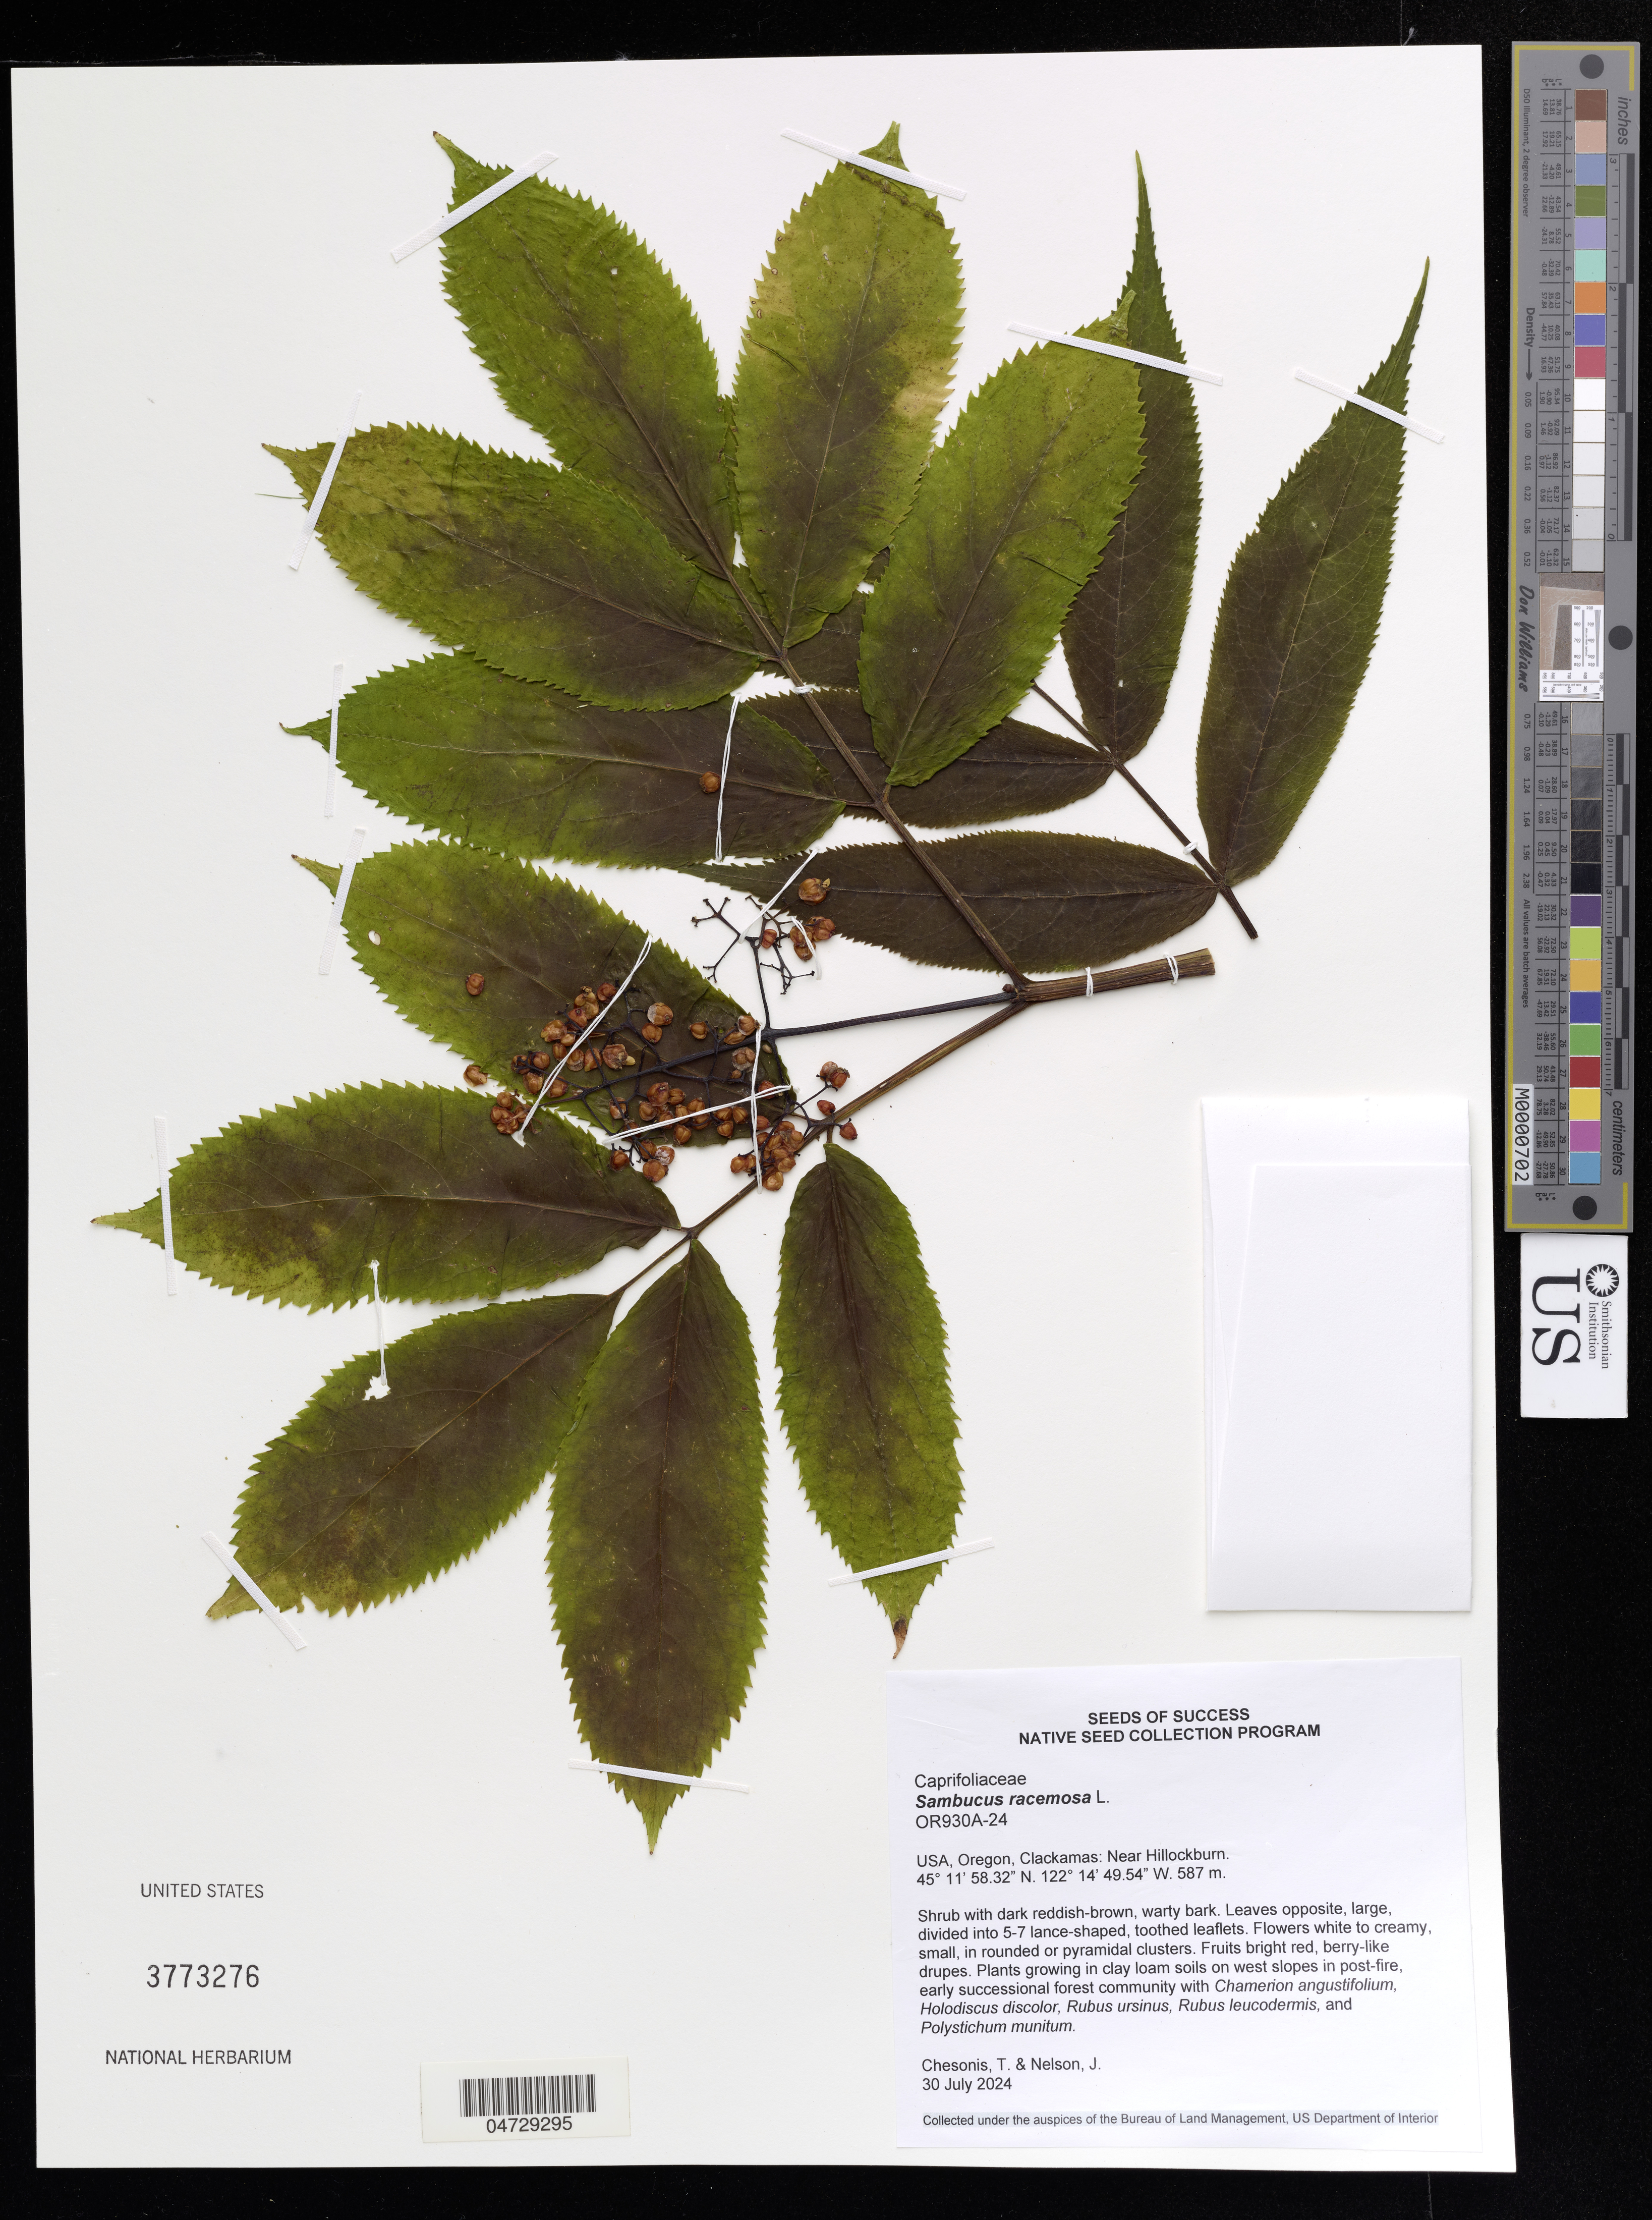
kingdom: Plantae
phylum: Tracheophyta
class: Magnoliopsida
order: Dipsacales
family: Viburnaceae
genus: Sambucus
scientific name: Sambucus racemosa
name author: L.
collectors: T. Chesonis & J. Nelson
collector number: OR930-A24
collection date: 2024-07-30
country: United States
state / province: Oregon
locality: Clackamas: Near Hillockburn.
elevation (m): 587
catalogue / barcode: US 3773276